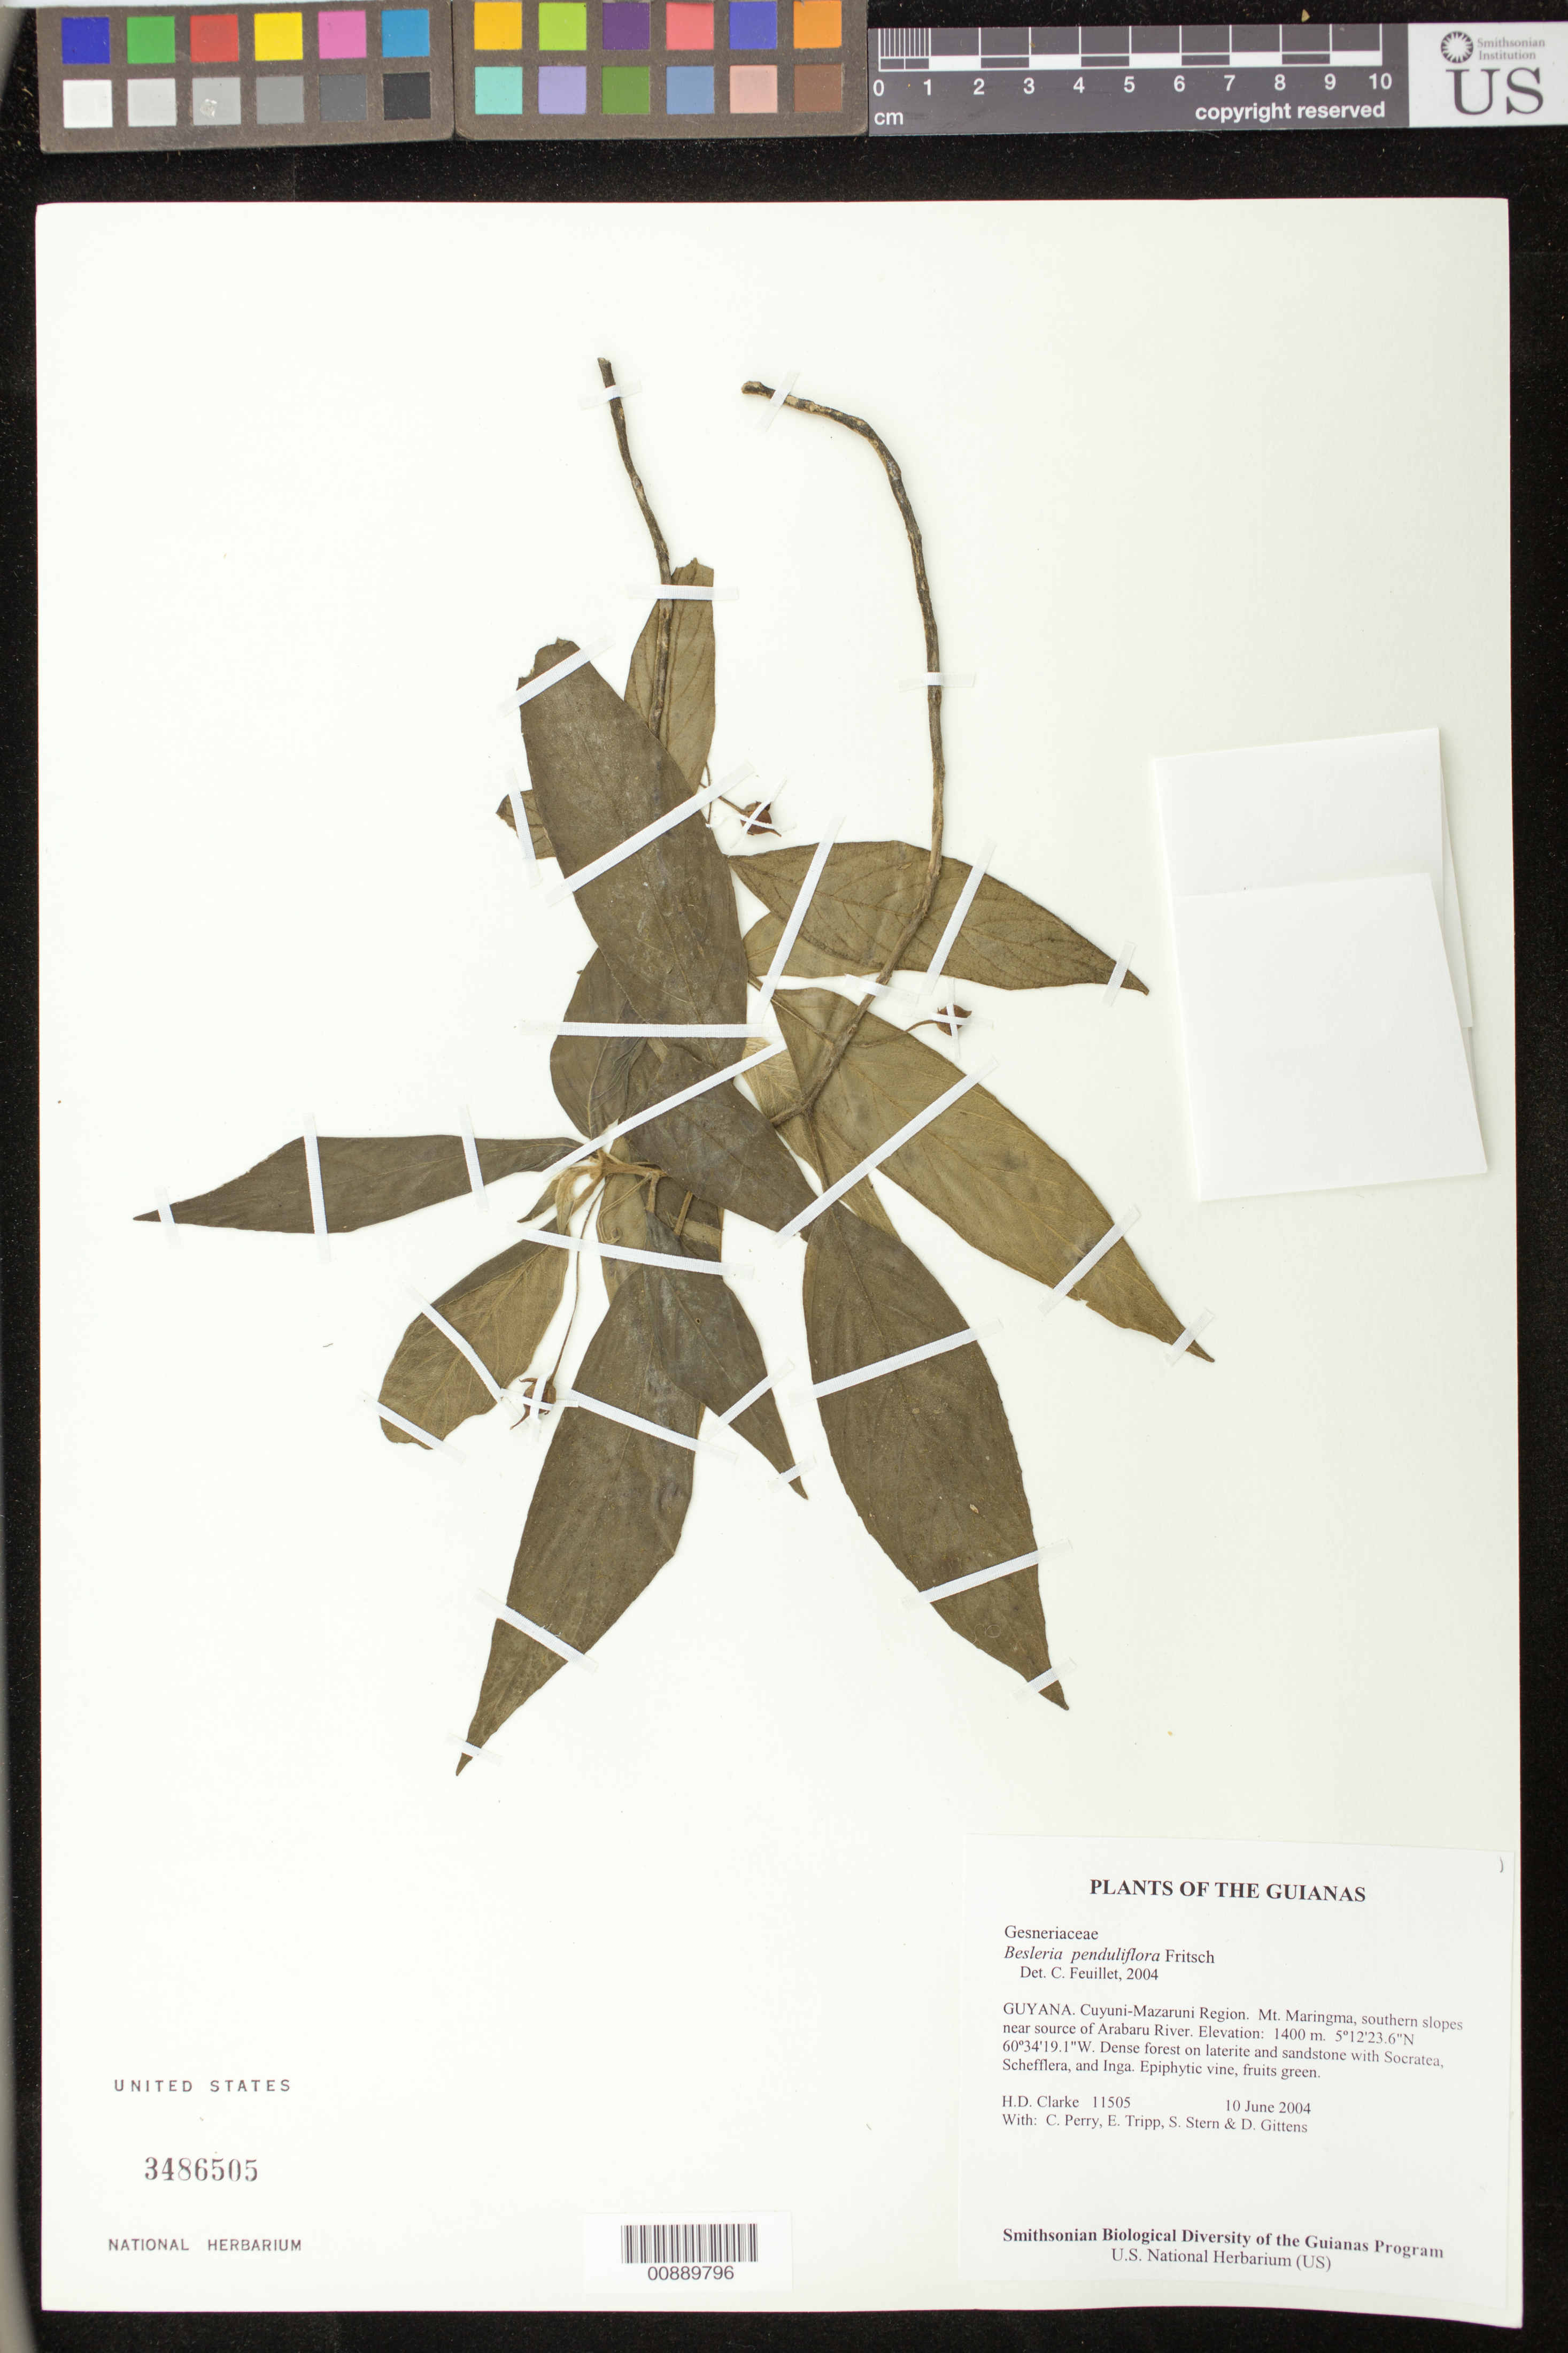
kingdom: Plantae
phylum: Tracheophyta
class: Magnoliopsida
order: Lamiales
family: Gesneriaceae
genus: Besleria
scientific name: Besleria penduliflora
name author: Fritsch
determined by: Feuillet, C.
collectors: H. D. Clarke, C. Perry, E. Tripp, S. R. Stern & D. Gittens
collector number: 11505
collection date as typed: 10 Jun 2004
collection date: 2004-06-10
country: Guyana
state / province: Cuyuni-Mazaruni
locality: Mt. Maringma, southern slopes near source of Arabaru River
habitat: Dense forest on laterite and sandstone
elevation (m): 1400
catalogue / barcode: US 3486505